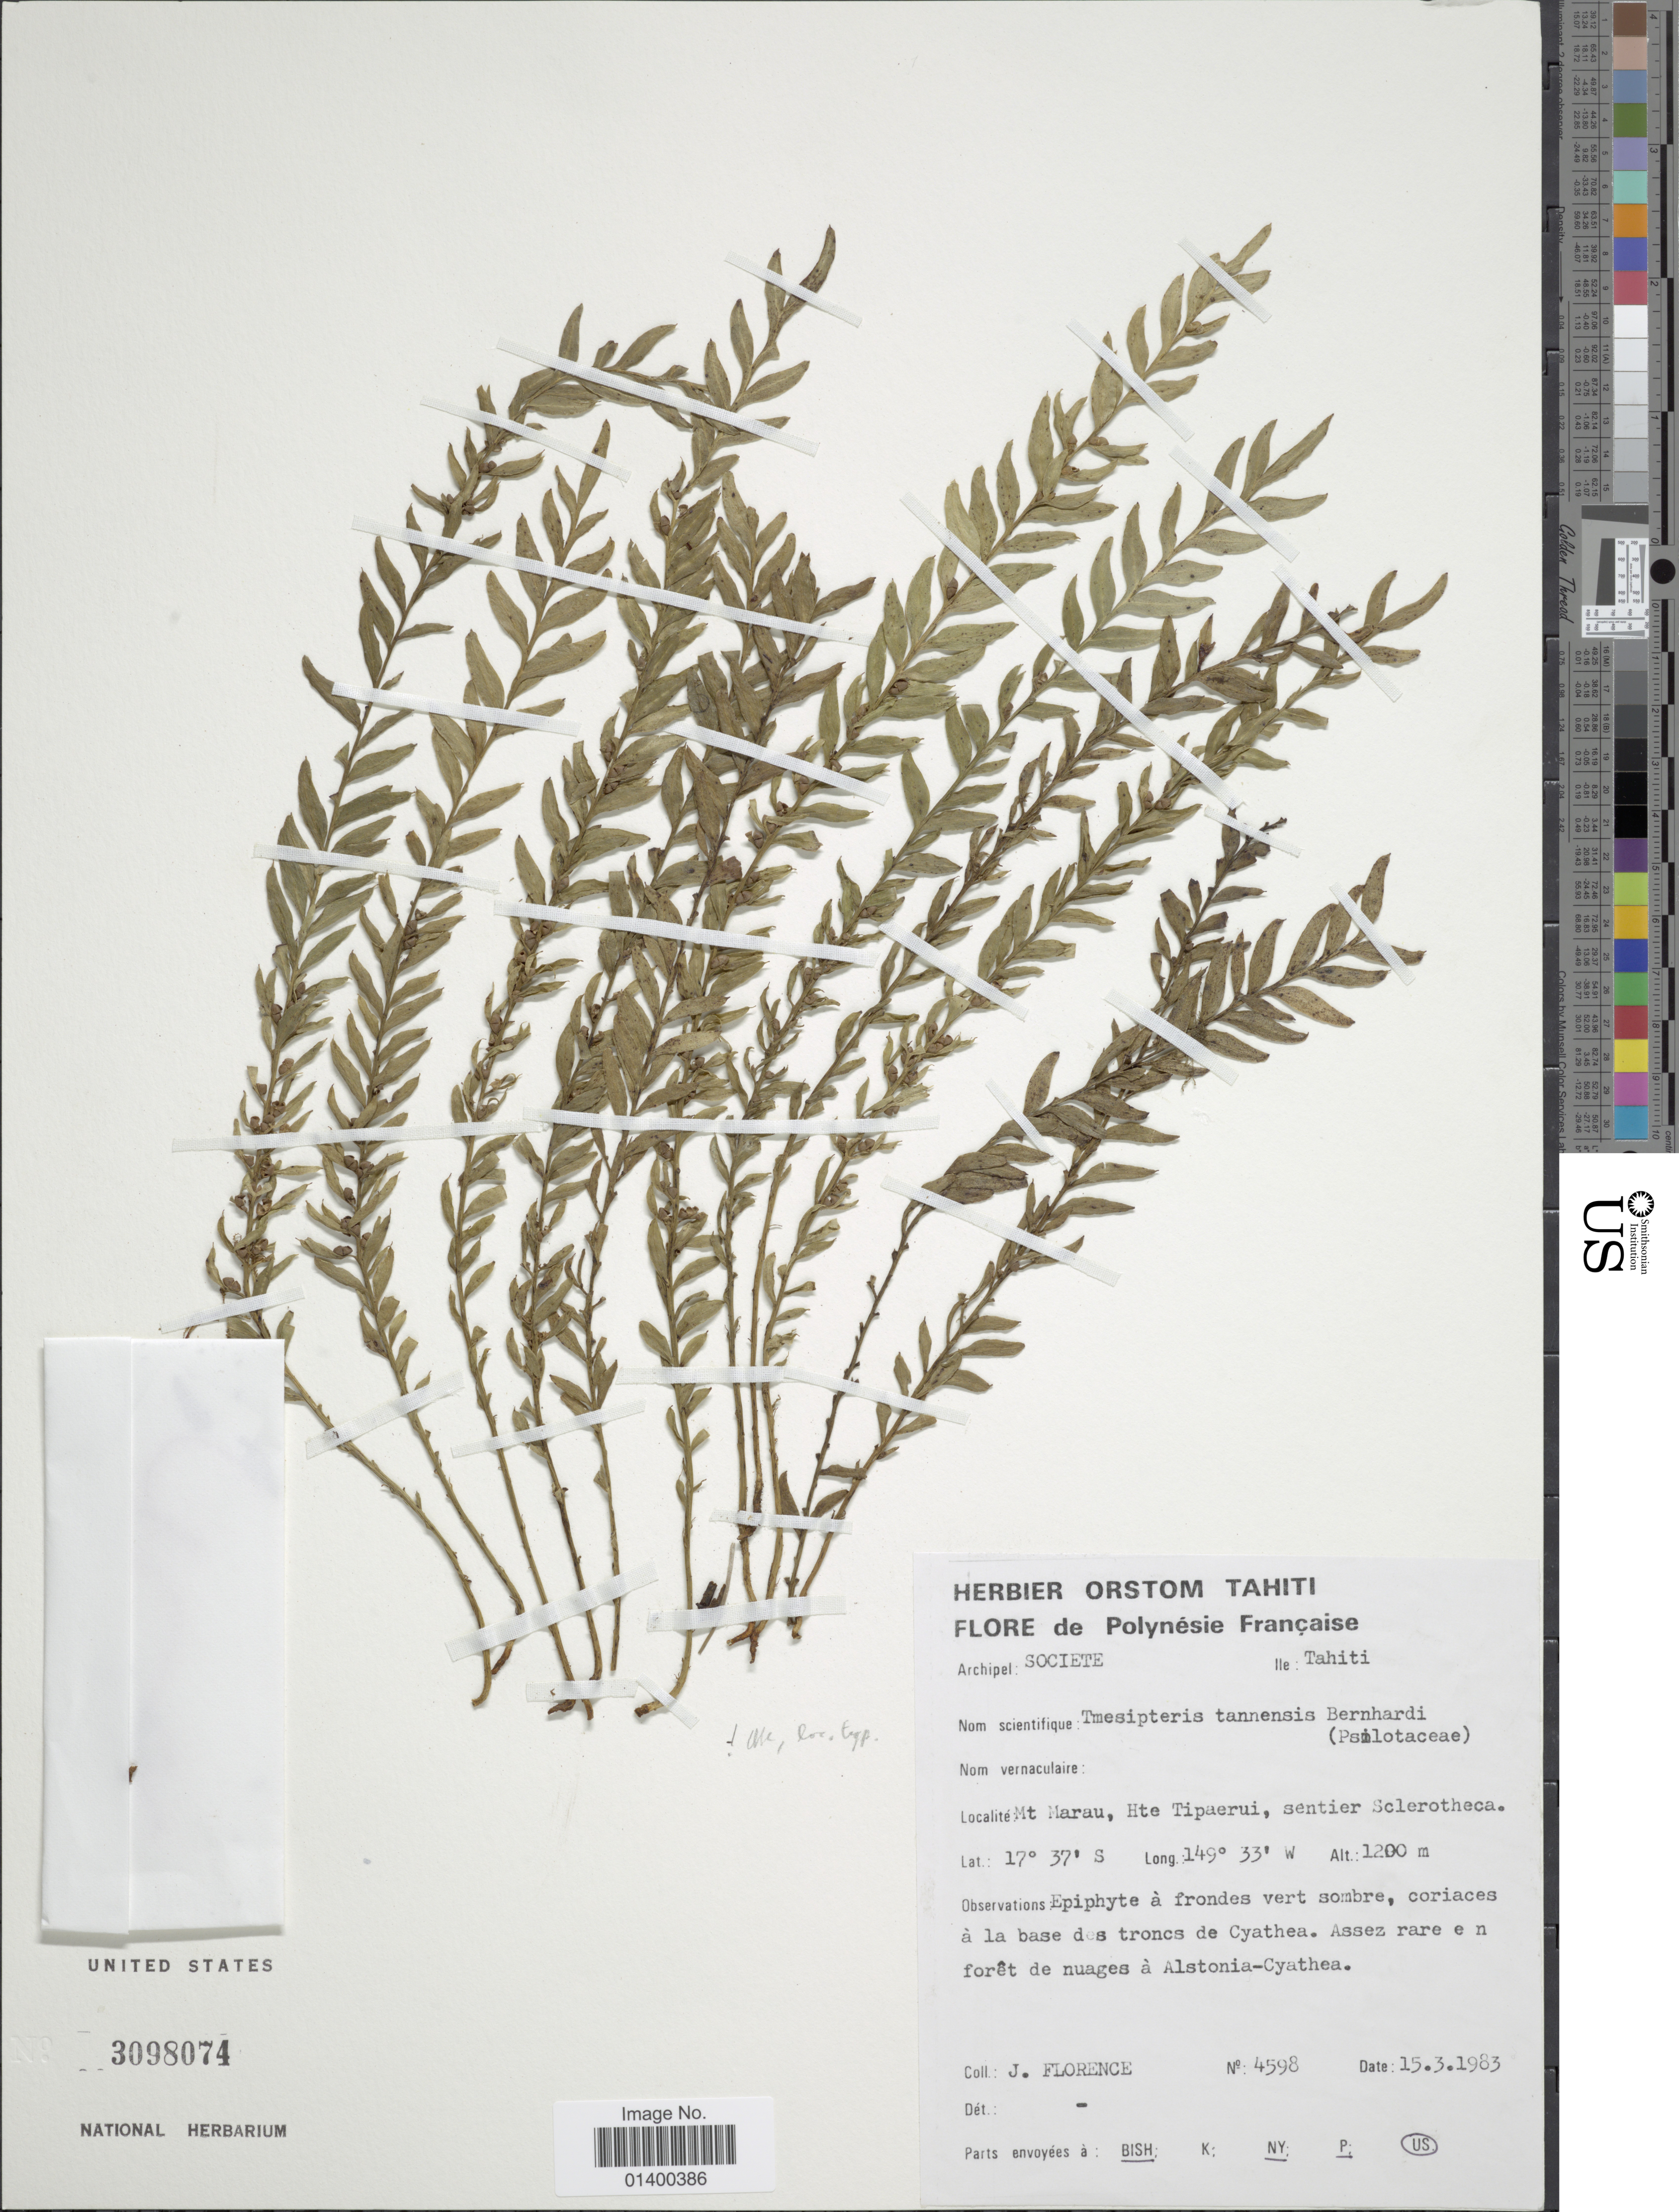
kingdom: Plantae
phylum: Tracheophyta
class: Polypodiopsida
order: Psilotales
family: Psilotaceae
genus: Tmesipteris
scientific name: Tmesipteris tannensis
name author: (Spreng.) Bernh.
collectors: J. Florence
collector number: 4598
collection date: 1983-03-15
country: French Polynesia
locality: Archipel Societe, Ile Tahiti, Mt. Marau, Hte Tipaerui, sentier Sclerotheca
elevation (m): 1200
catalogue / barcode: US 3098074